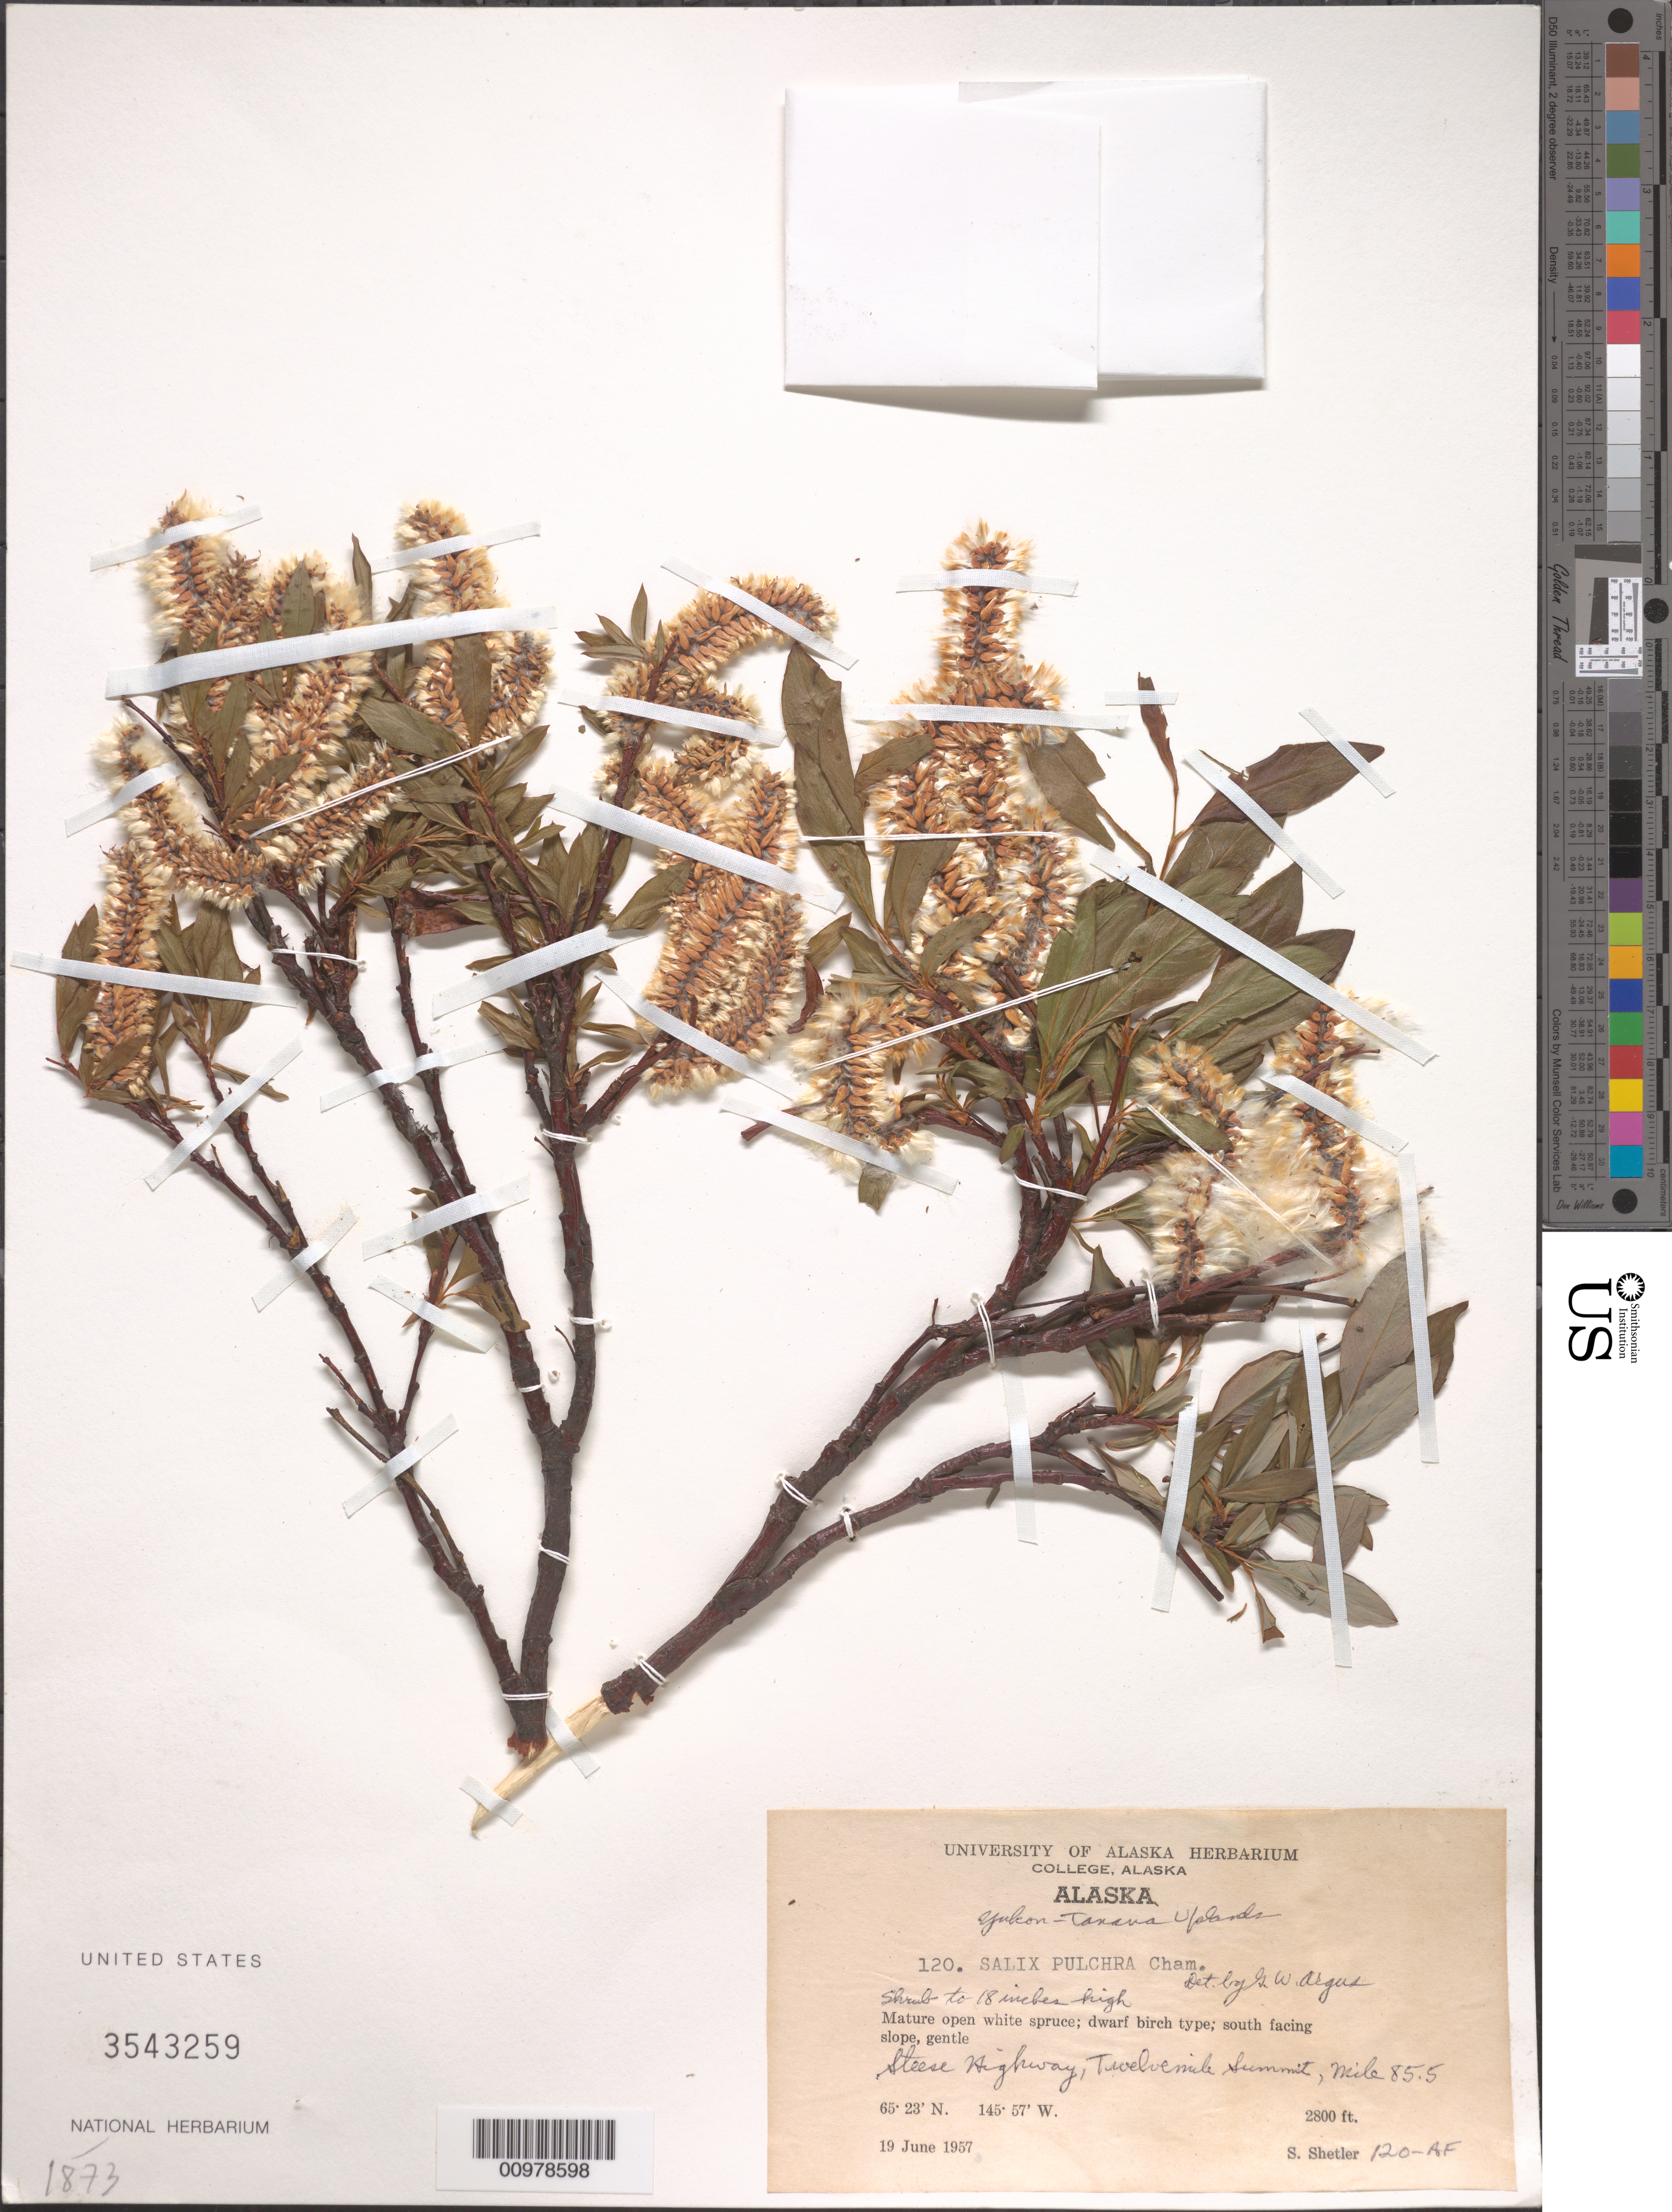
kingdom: Plantae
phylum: Tracheophyta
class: Magnoliopsida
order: Malpighiales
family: Salicaceae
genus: Salix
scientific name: Salix pulchra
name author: Cham.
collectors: S. Shetler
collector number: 120-AF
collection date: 1957-06-19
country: United States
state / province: Alaska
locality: Yukon-Tanana Uplands. Steese Highway, Twelvemile Summit, Mile 85.5.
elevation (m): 853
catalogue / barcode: US 3543259